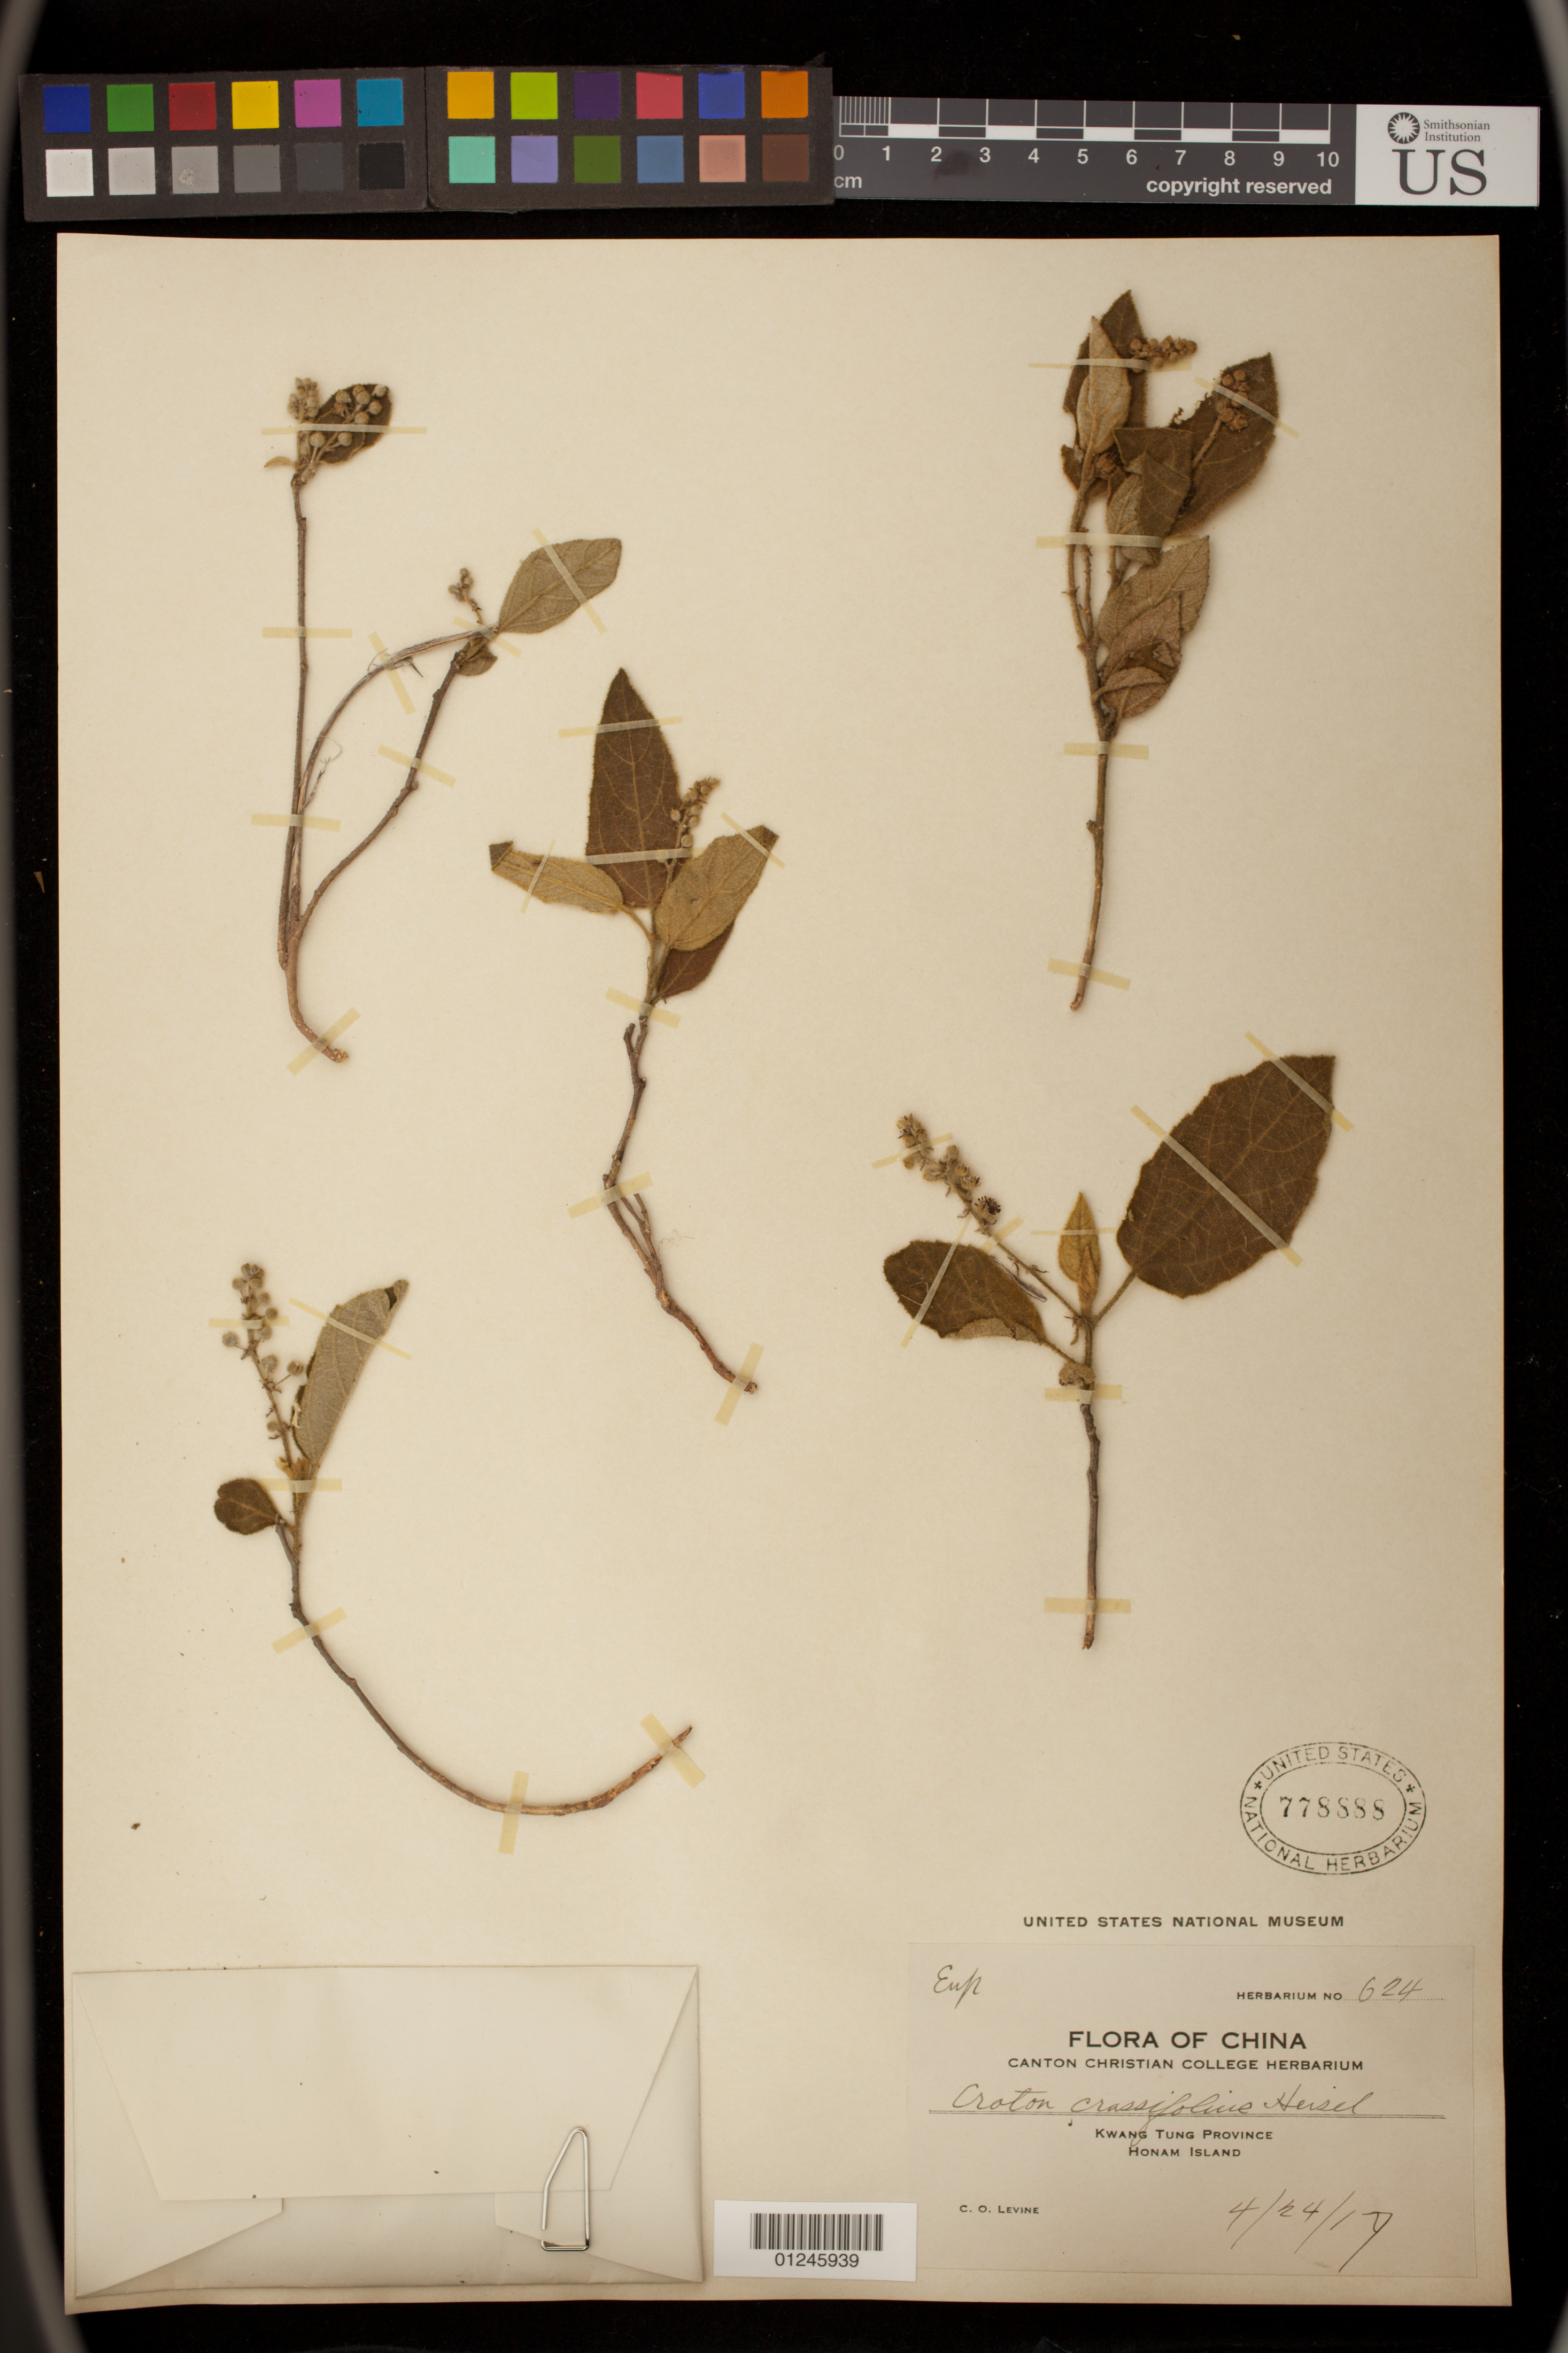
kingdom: Plantae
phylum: Tracheophyta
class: Magnoliopsida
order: Malpighiales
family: Euphorbiaceae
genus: Croton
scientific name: Croton crassifolius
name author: Geiseler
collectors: C. O. Levine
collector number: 624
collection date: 1919-04-24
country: China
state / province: Guangdong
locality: Kwang Tung Province.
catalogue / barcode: US 778888